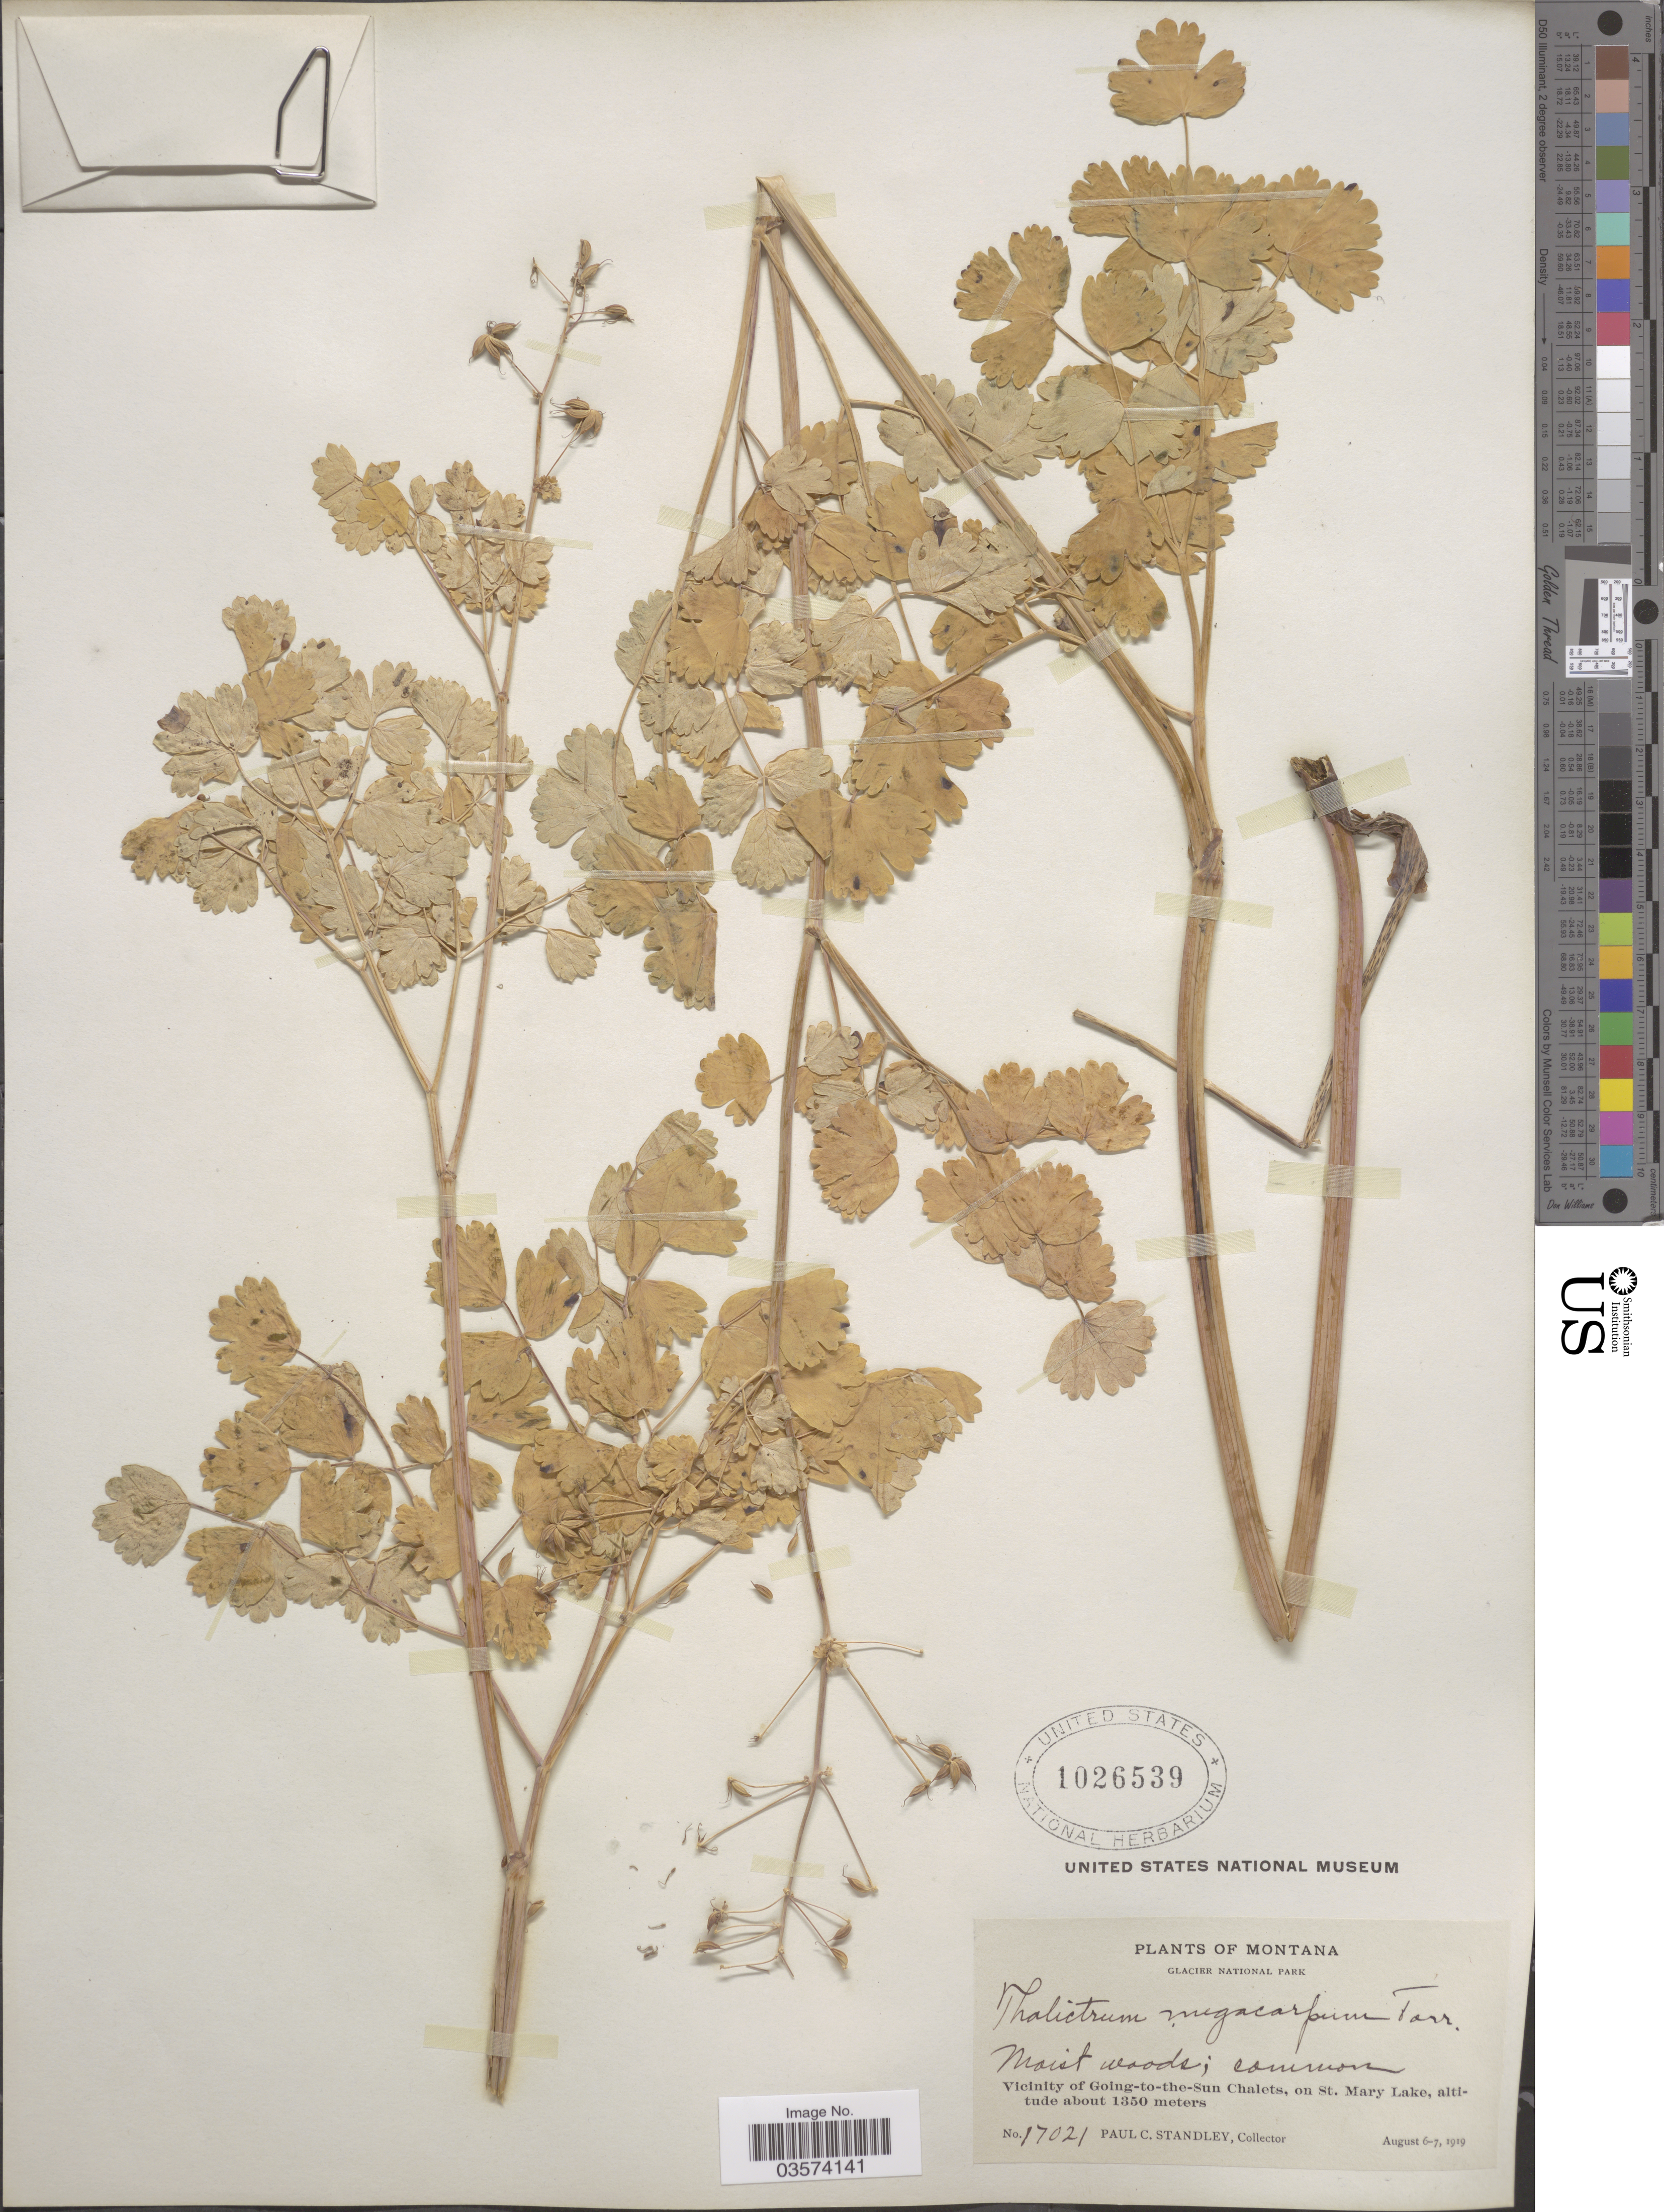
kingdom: Plantae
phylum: Tracheophyta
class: Magnoliopsida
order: Ranunculales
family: Ranunculaceae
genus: Thalictrum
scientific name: Thalictrum occidentale var. palousense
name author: H. St. John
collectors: P. C. Standley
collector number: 17021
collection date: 1919-08-06/1919-08-07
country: United States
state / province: Montana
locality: Glacier National Park. Vicinity of Going-to-the-Sun Chalets, on St. Mary Lake.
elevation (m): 1350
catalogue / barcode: US 1026539